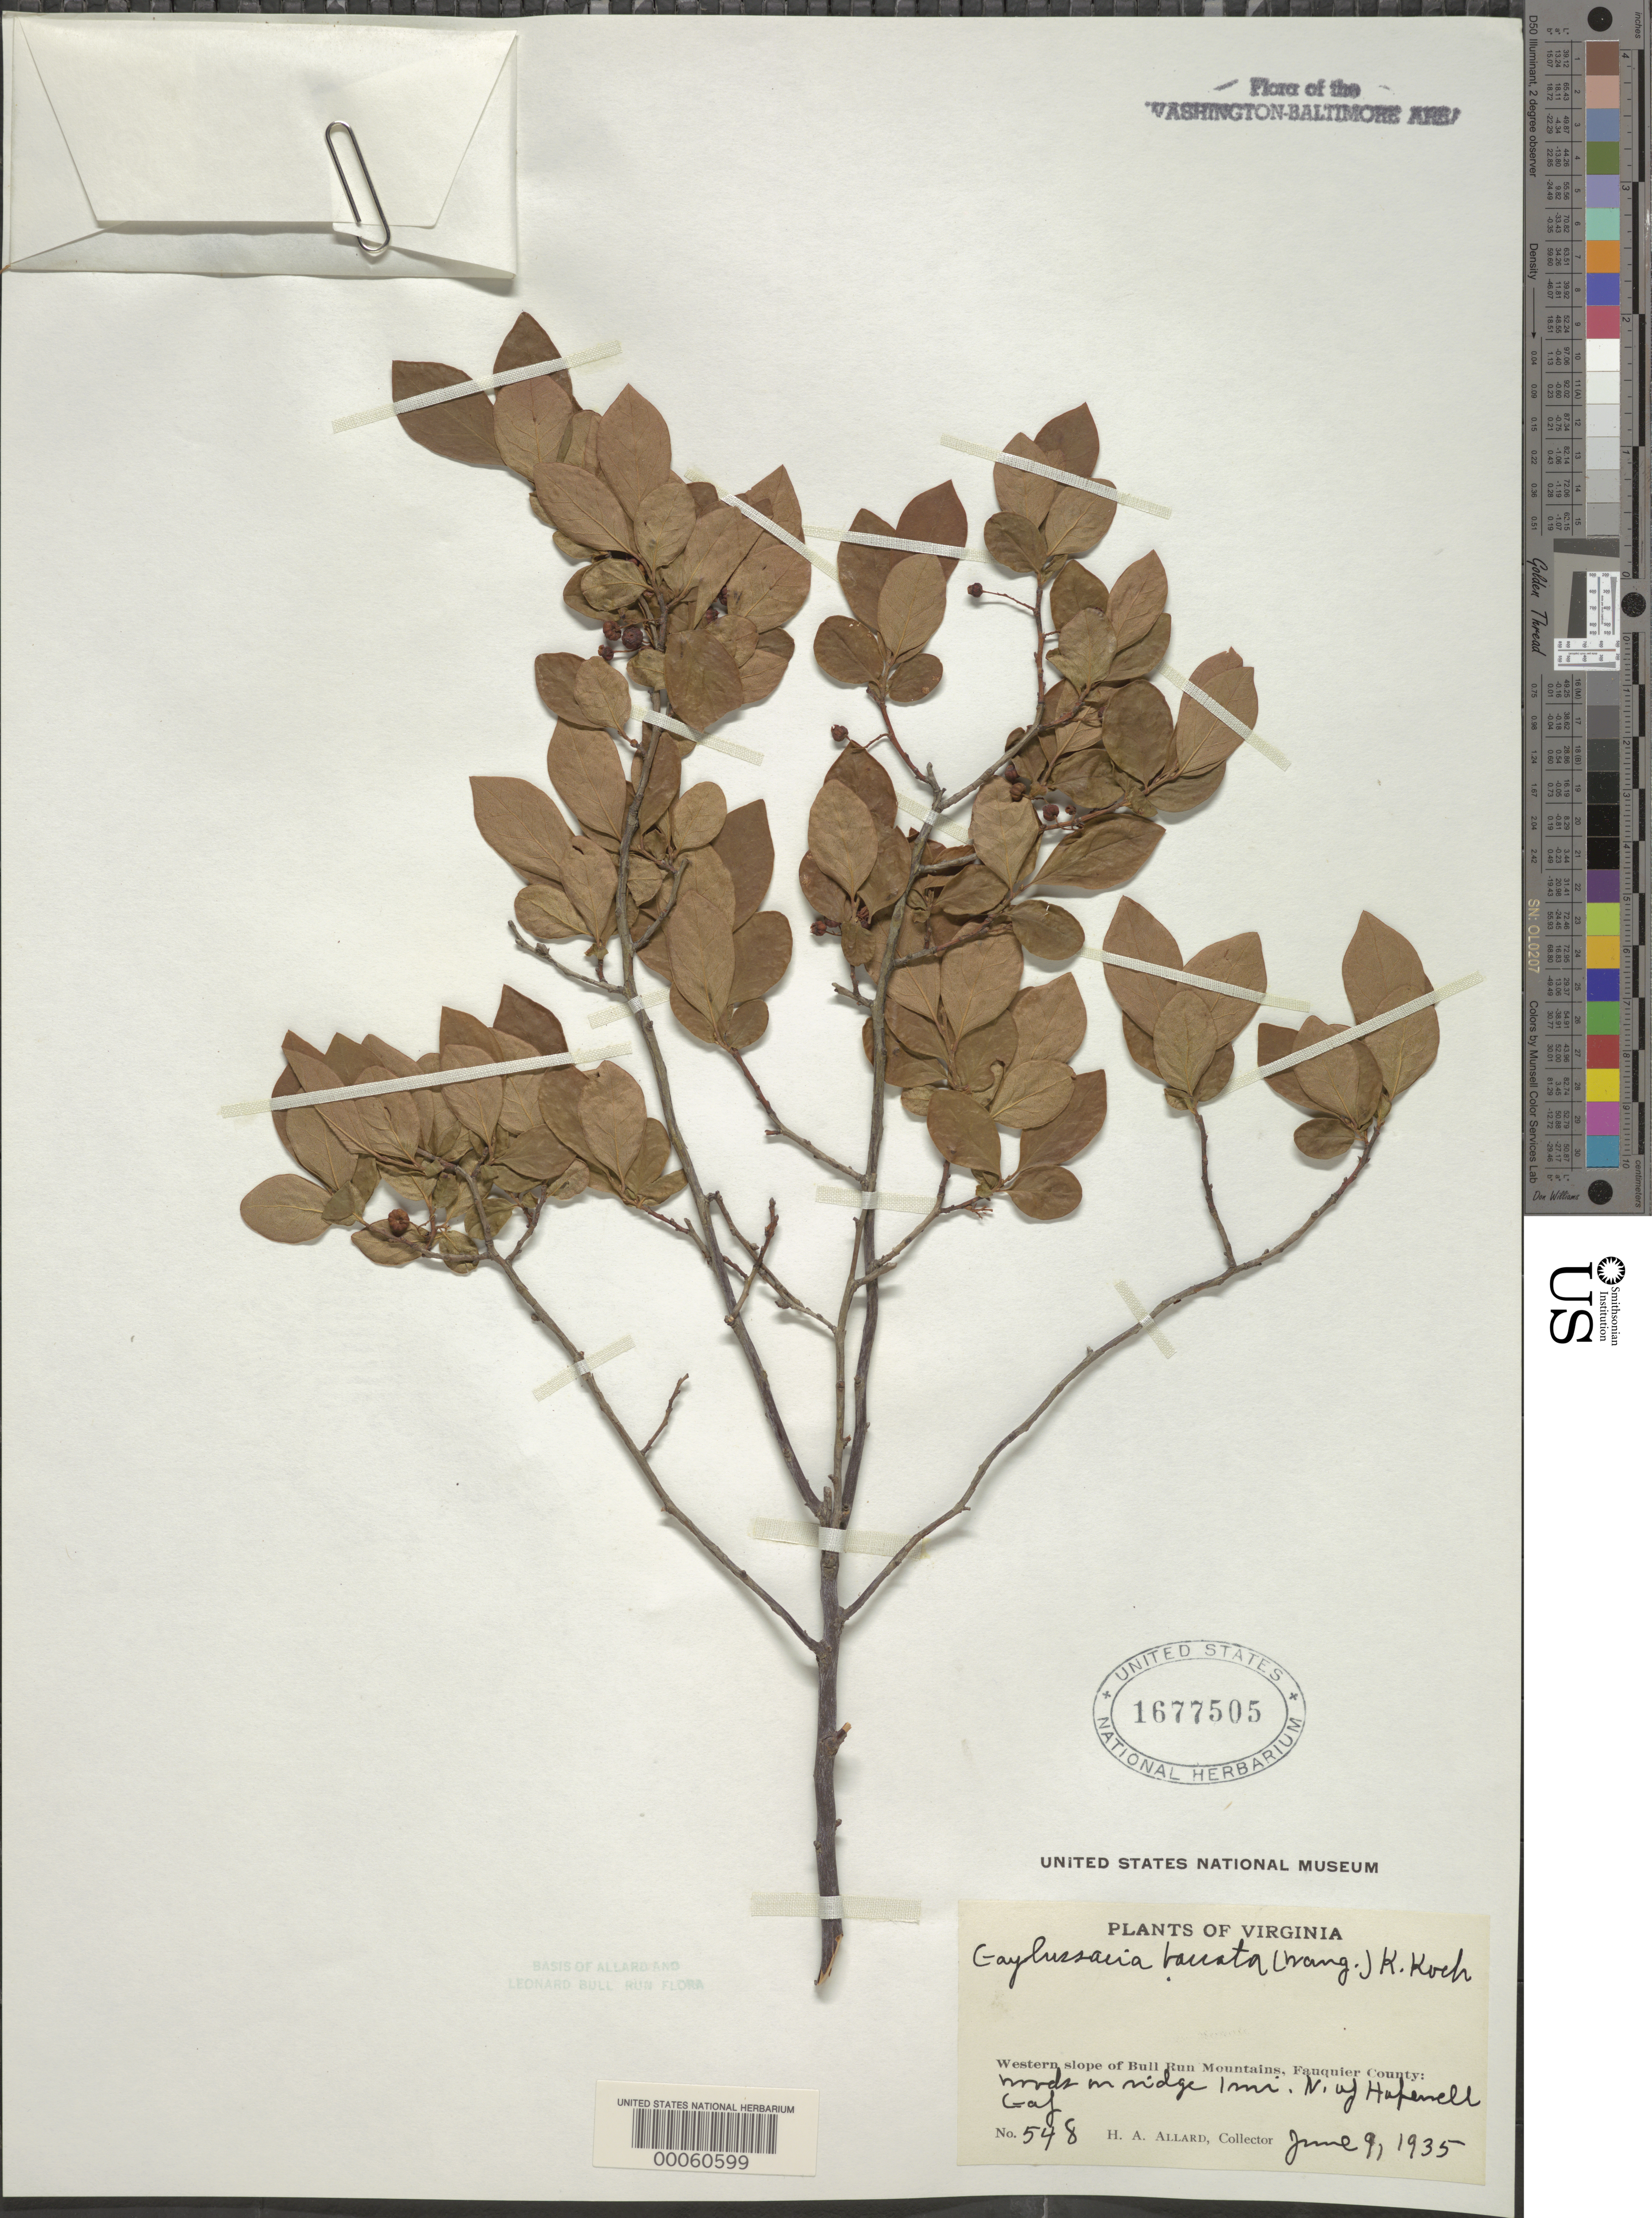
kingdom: Plantae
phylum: Tracheophyta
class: Magnoliopsida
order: Ericales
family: Ericaceae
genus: Gaylussacia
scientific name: Gaylussacia baccata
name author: (Wangenh.) K. Koch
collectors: H. A. Allard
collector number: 548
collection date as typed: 09 Jun 1935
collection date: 1935-06-09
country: United States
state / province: Virginia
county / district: Fauquier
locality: N of Hopewell Gap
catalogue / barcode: US 1677505